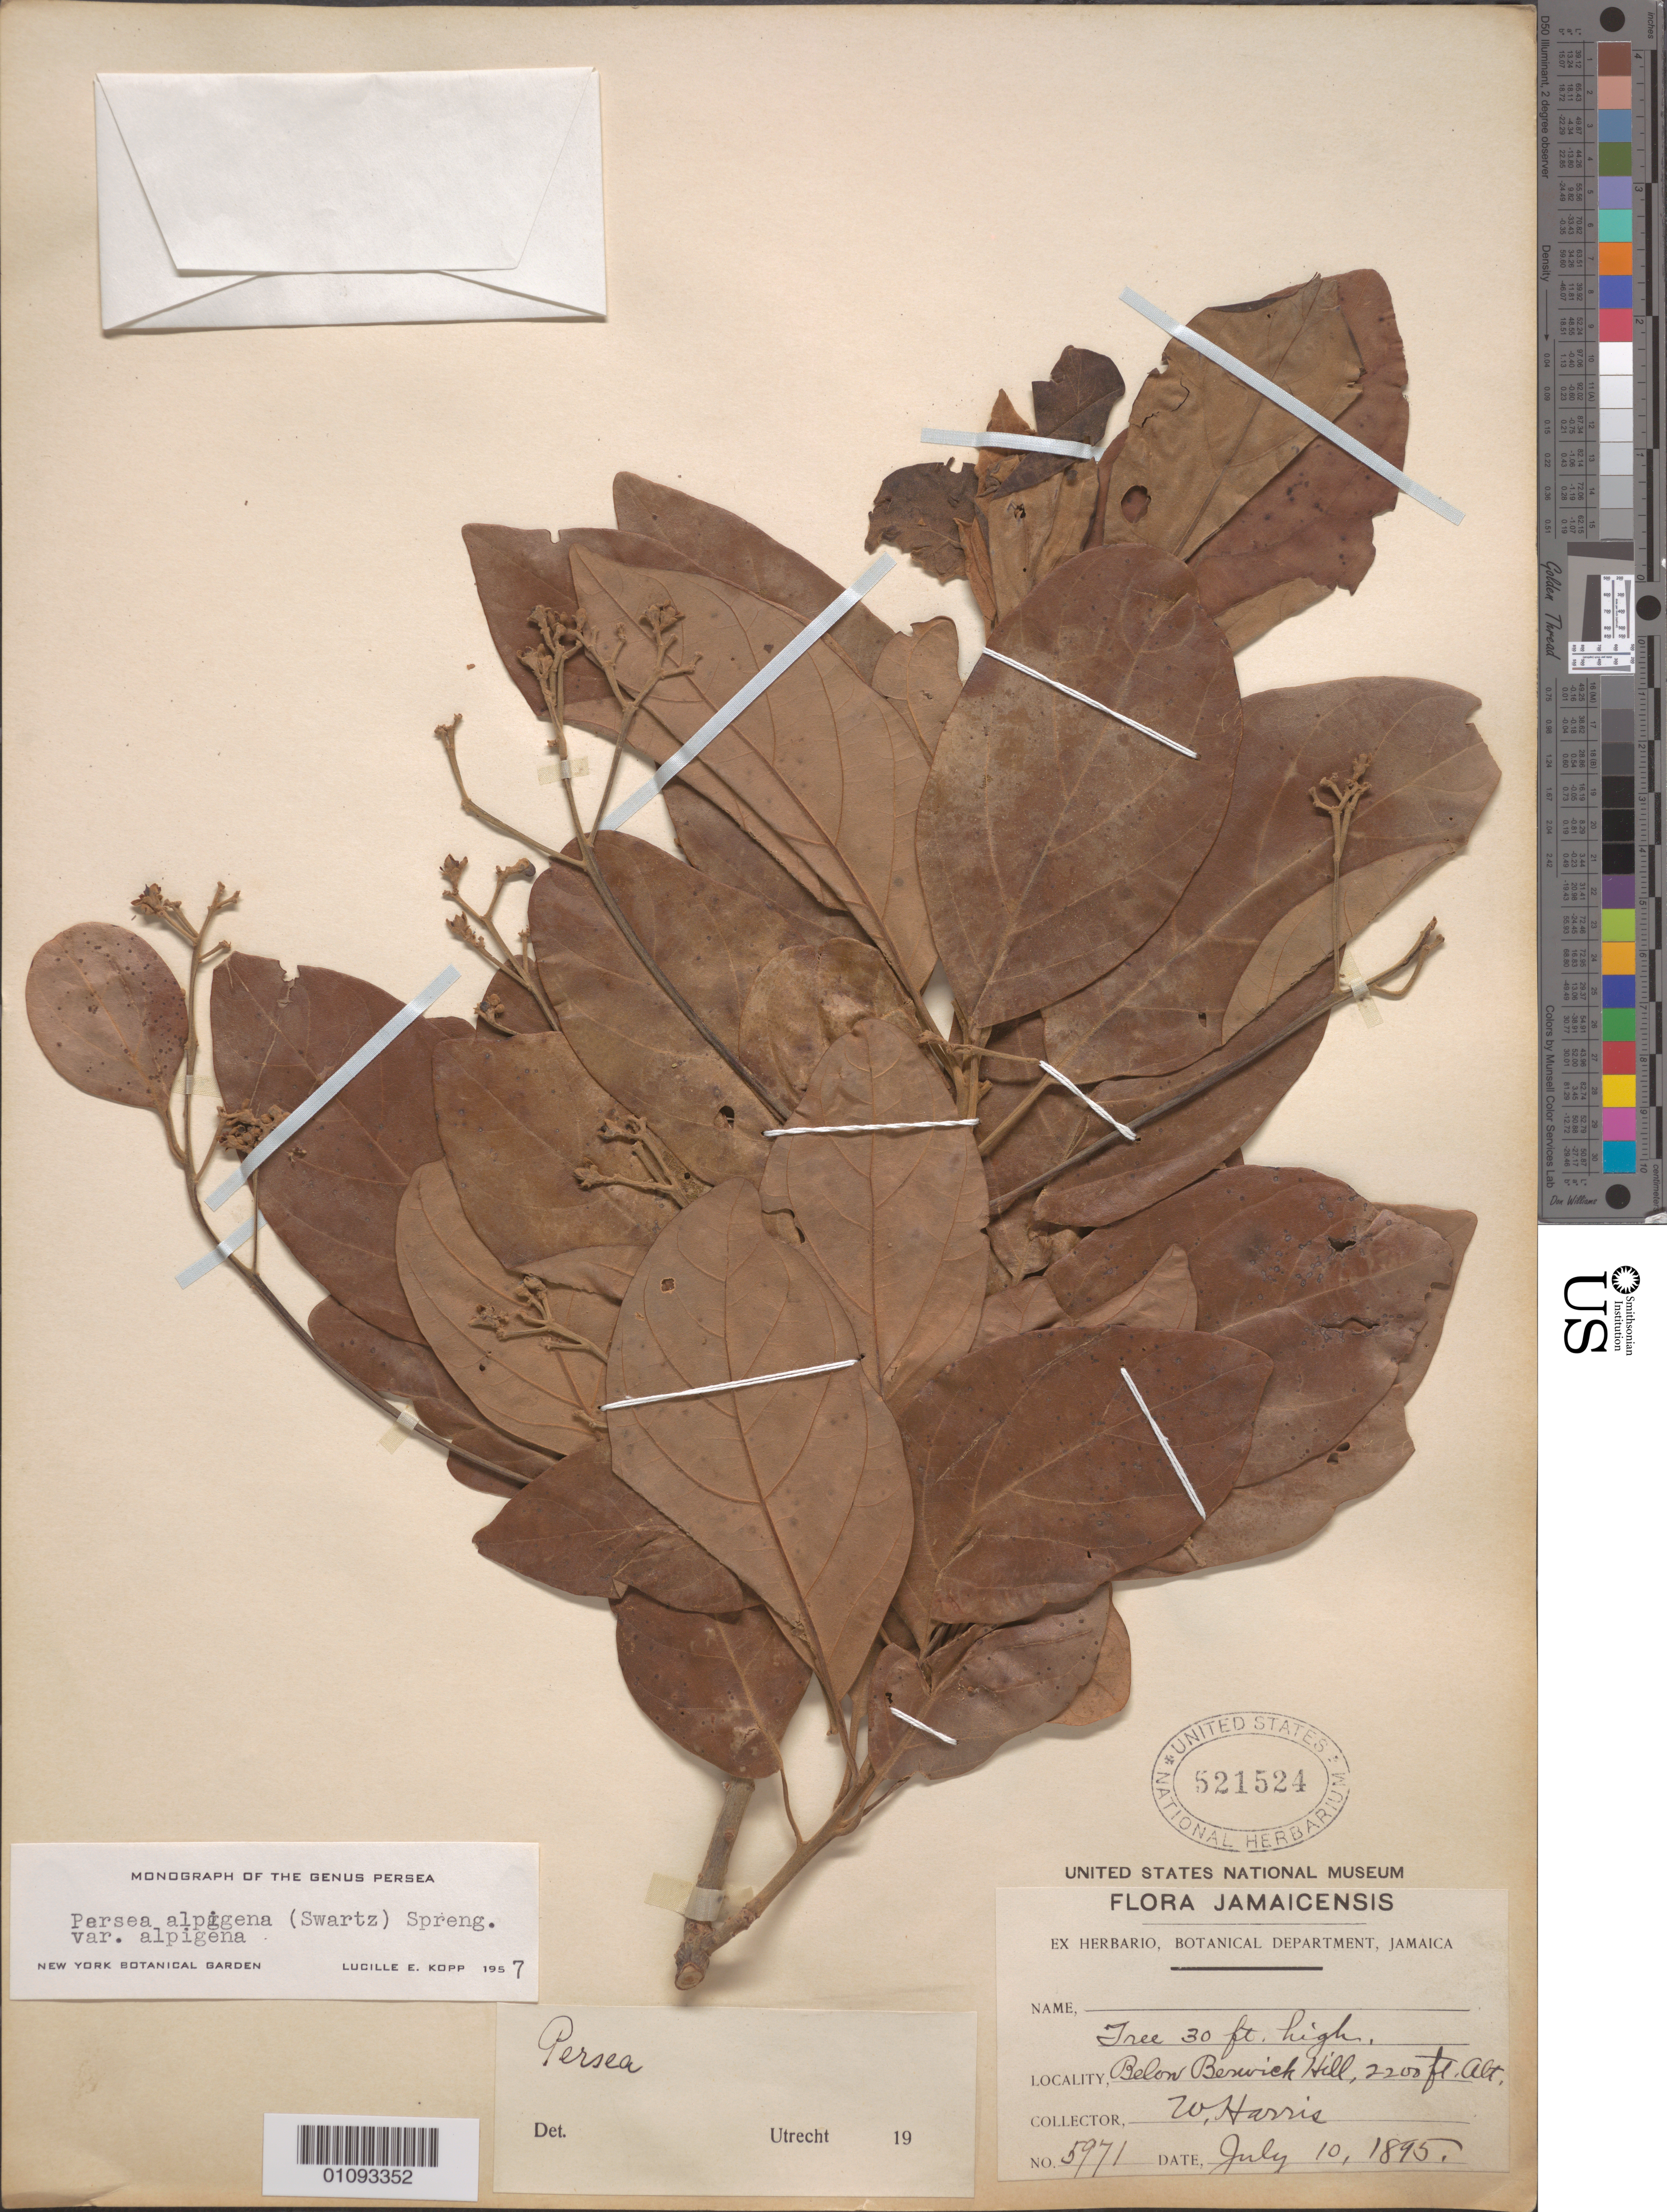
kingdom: Plantae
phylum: Tracheophyta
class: Magnoliopsida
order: Laurales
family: Lauraceae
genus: Persea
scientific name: Persea alpigena var. alpigena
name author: Spreng.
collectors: A. Harris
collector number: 5971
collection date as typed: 10 Jul 1895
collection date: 1895-07-10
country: Jamaica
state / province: Saint Catherine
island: Jamaica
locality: Berwick.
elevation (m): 671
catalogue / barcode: US 521524